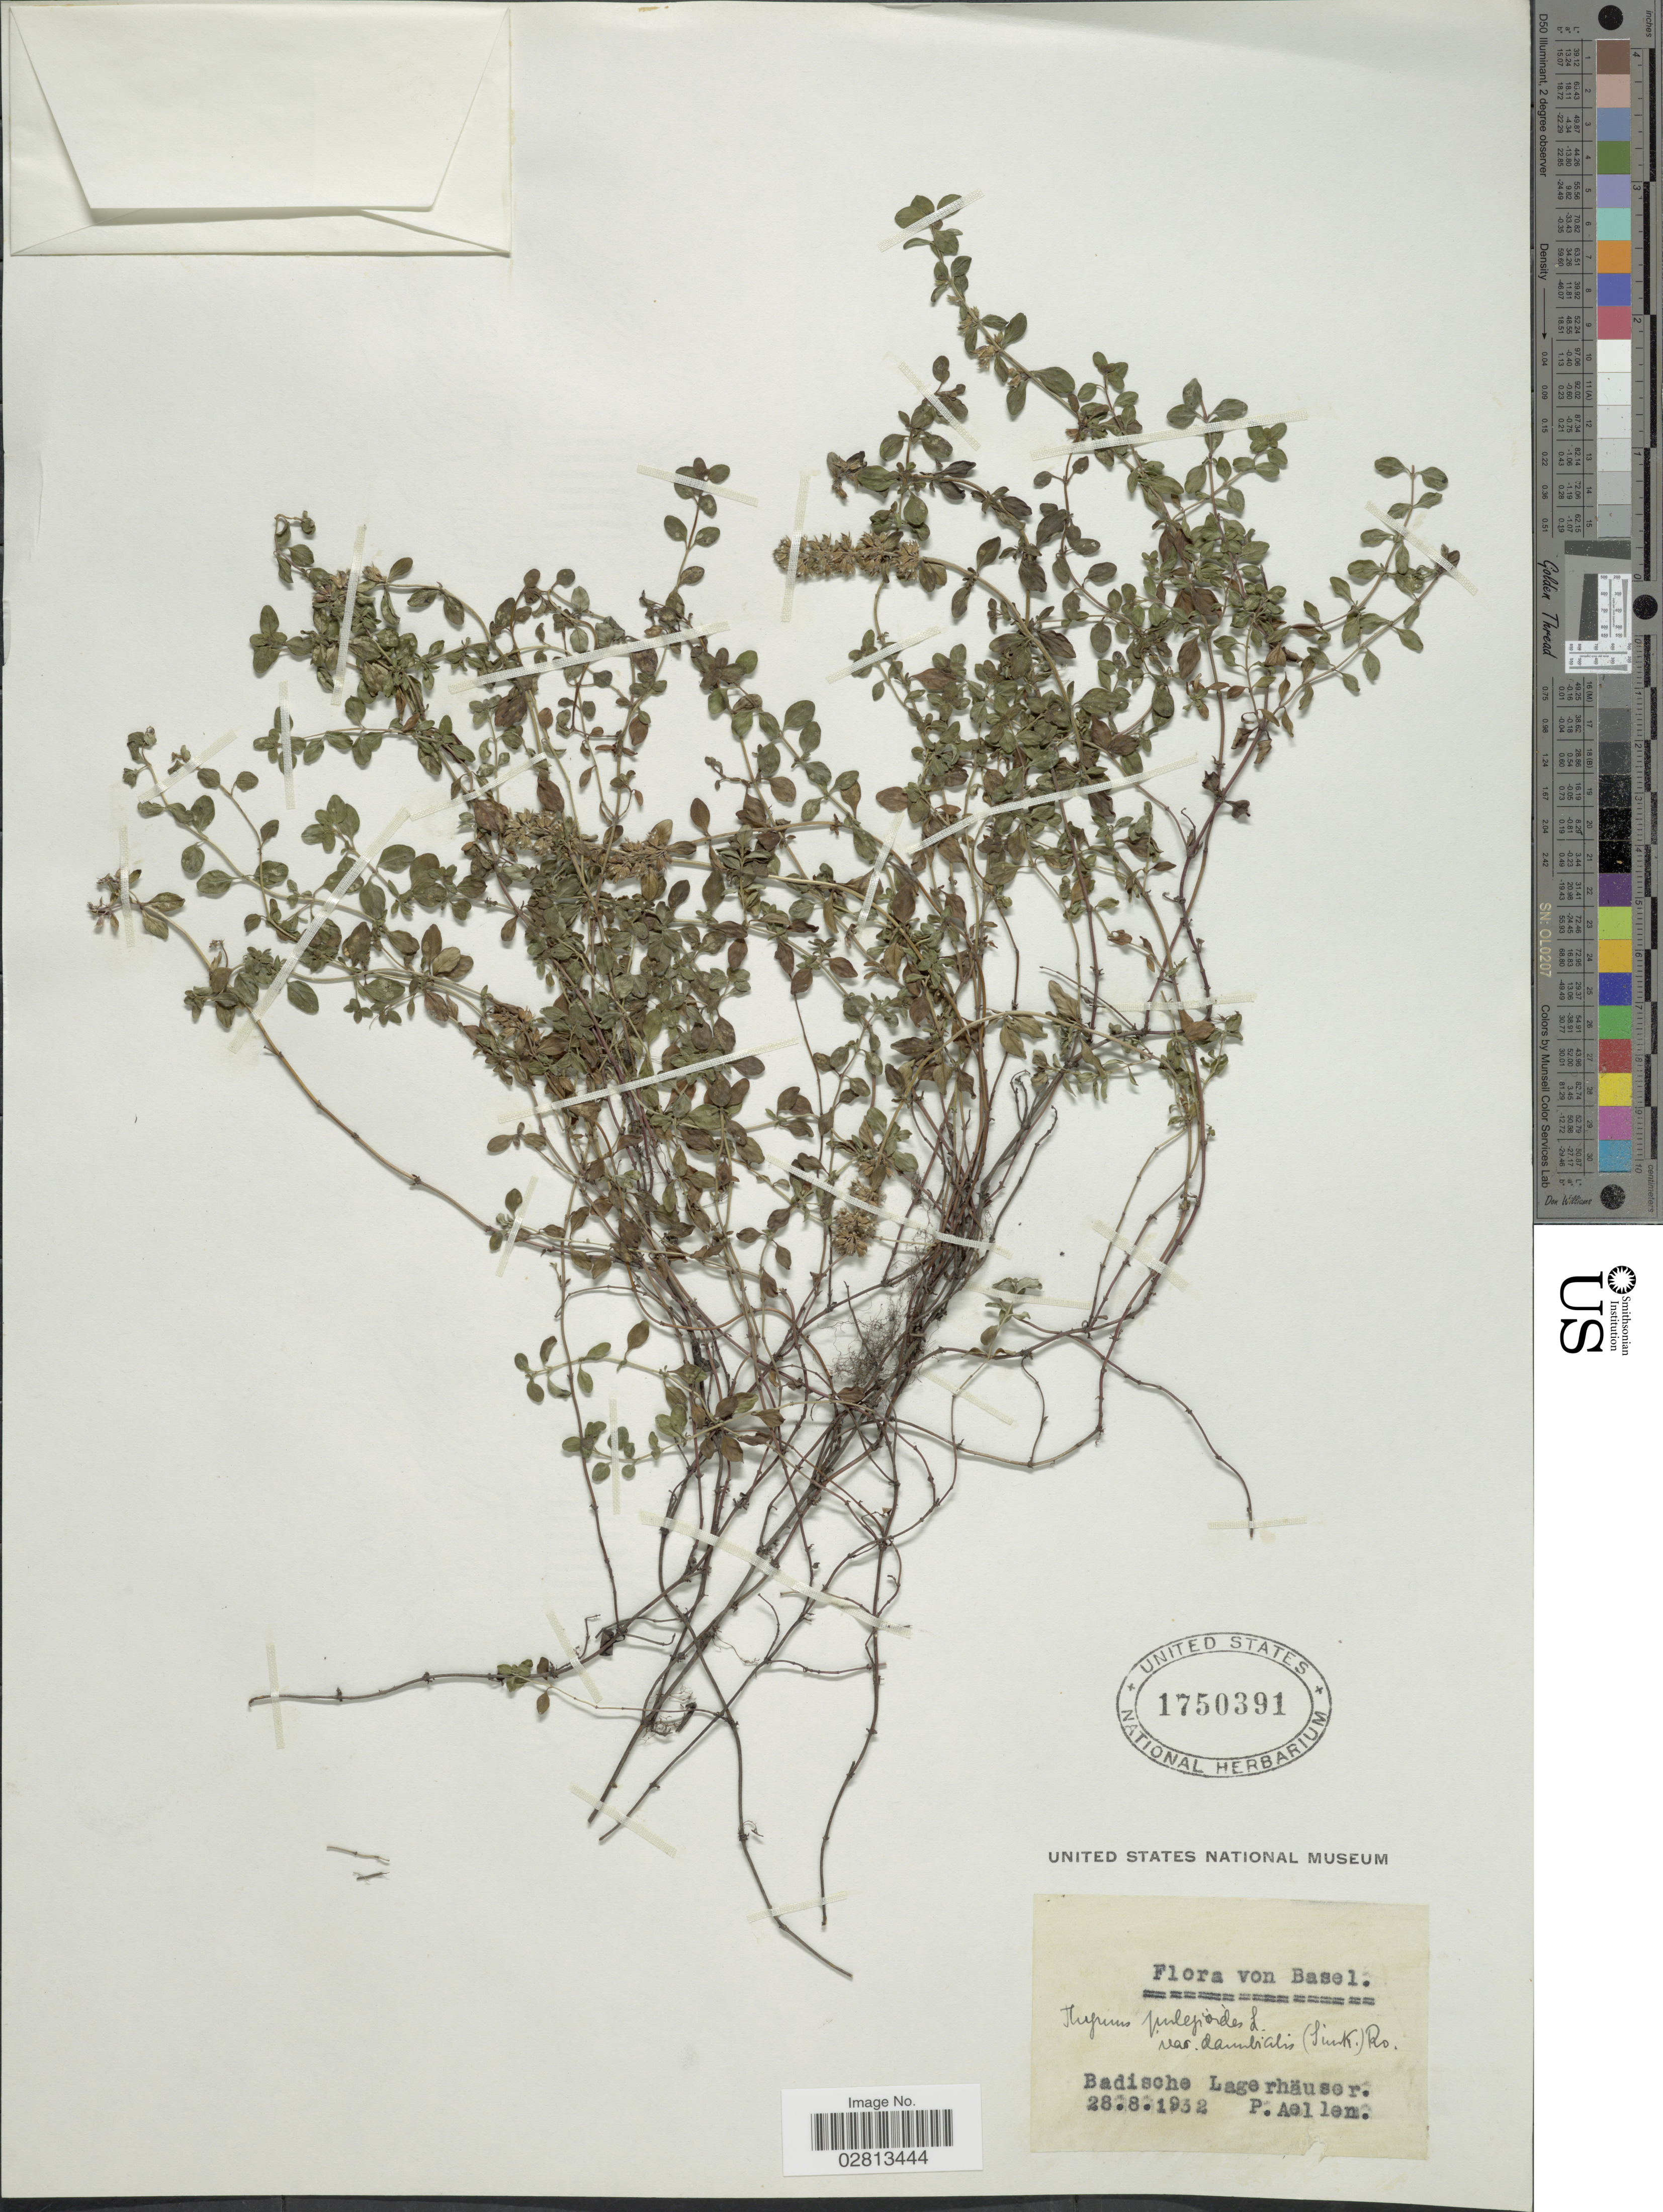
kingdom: Plantae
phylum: Tracheophyta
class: Magnoliopsida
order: Lamiales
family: Lamiaceae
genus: Thymus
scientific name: Thymus pulegioides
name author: L.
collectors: P. Aellen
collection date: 1932-08-28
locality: Basel. Badische Laggerhäuser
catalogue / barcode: US 1750391